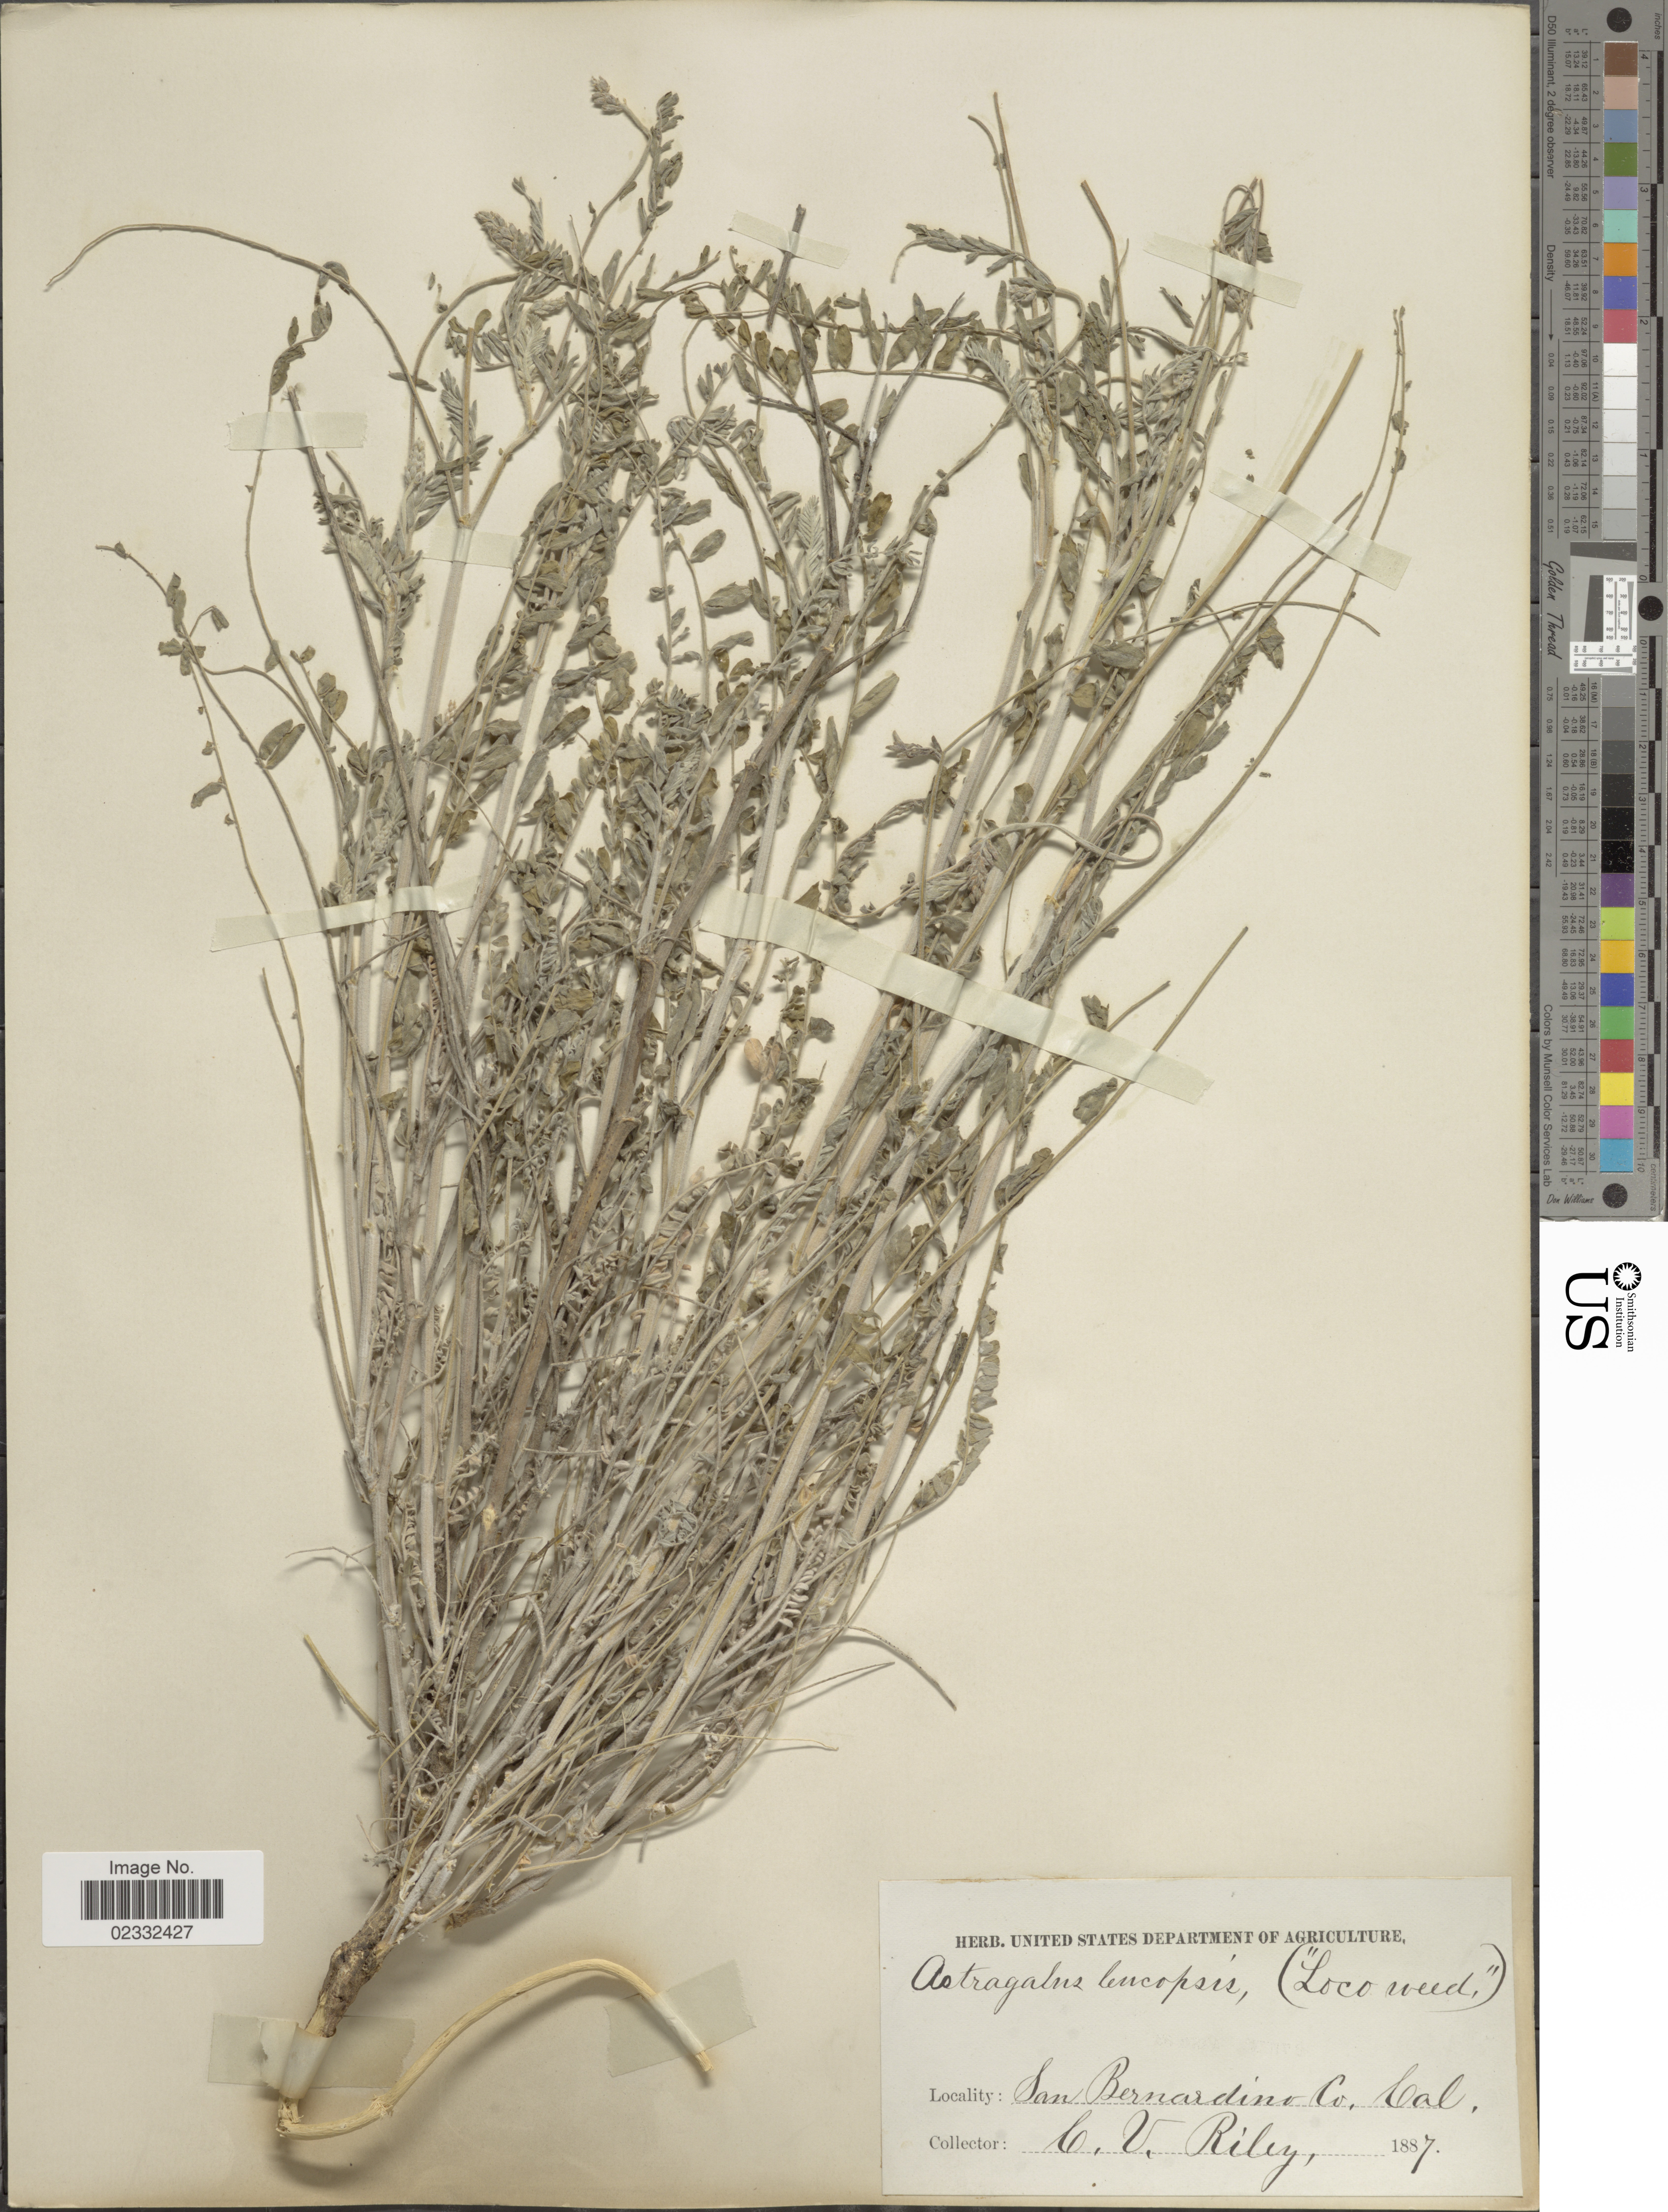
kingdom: Plantae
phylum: Tracheophyta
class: Magnoliopsida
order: Fabales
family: Fabaceae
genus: Astragalus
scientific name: Astragalus leucopsis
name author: (Torr.) Torr.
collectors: C. Riley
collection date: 1887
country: United States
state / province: California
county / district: San Bernardino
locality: San Bernardino Co, Cal.